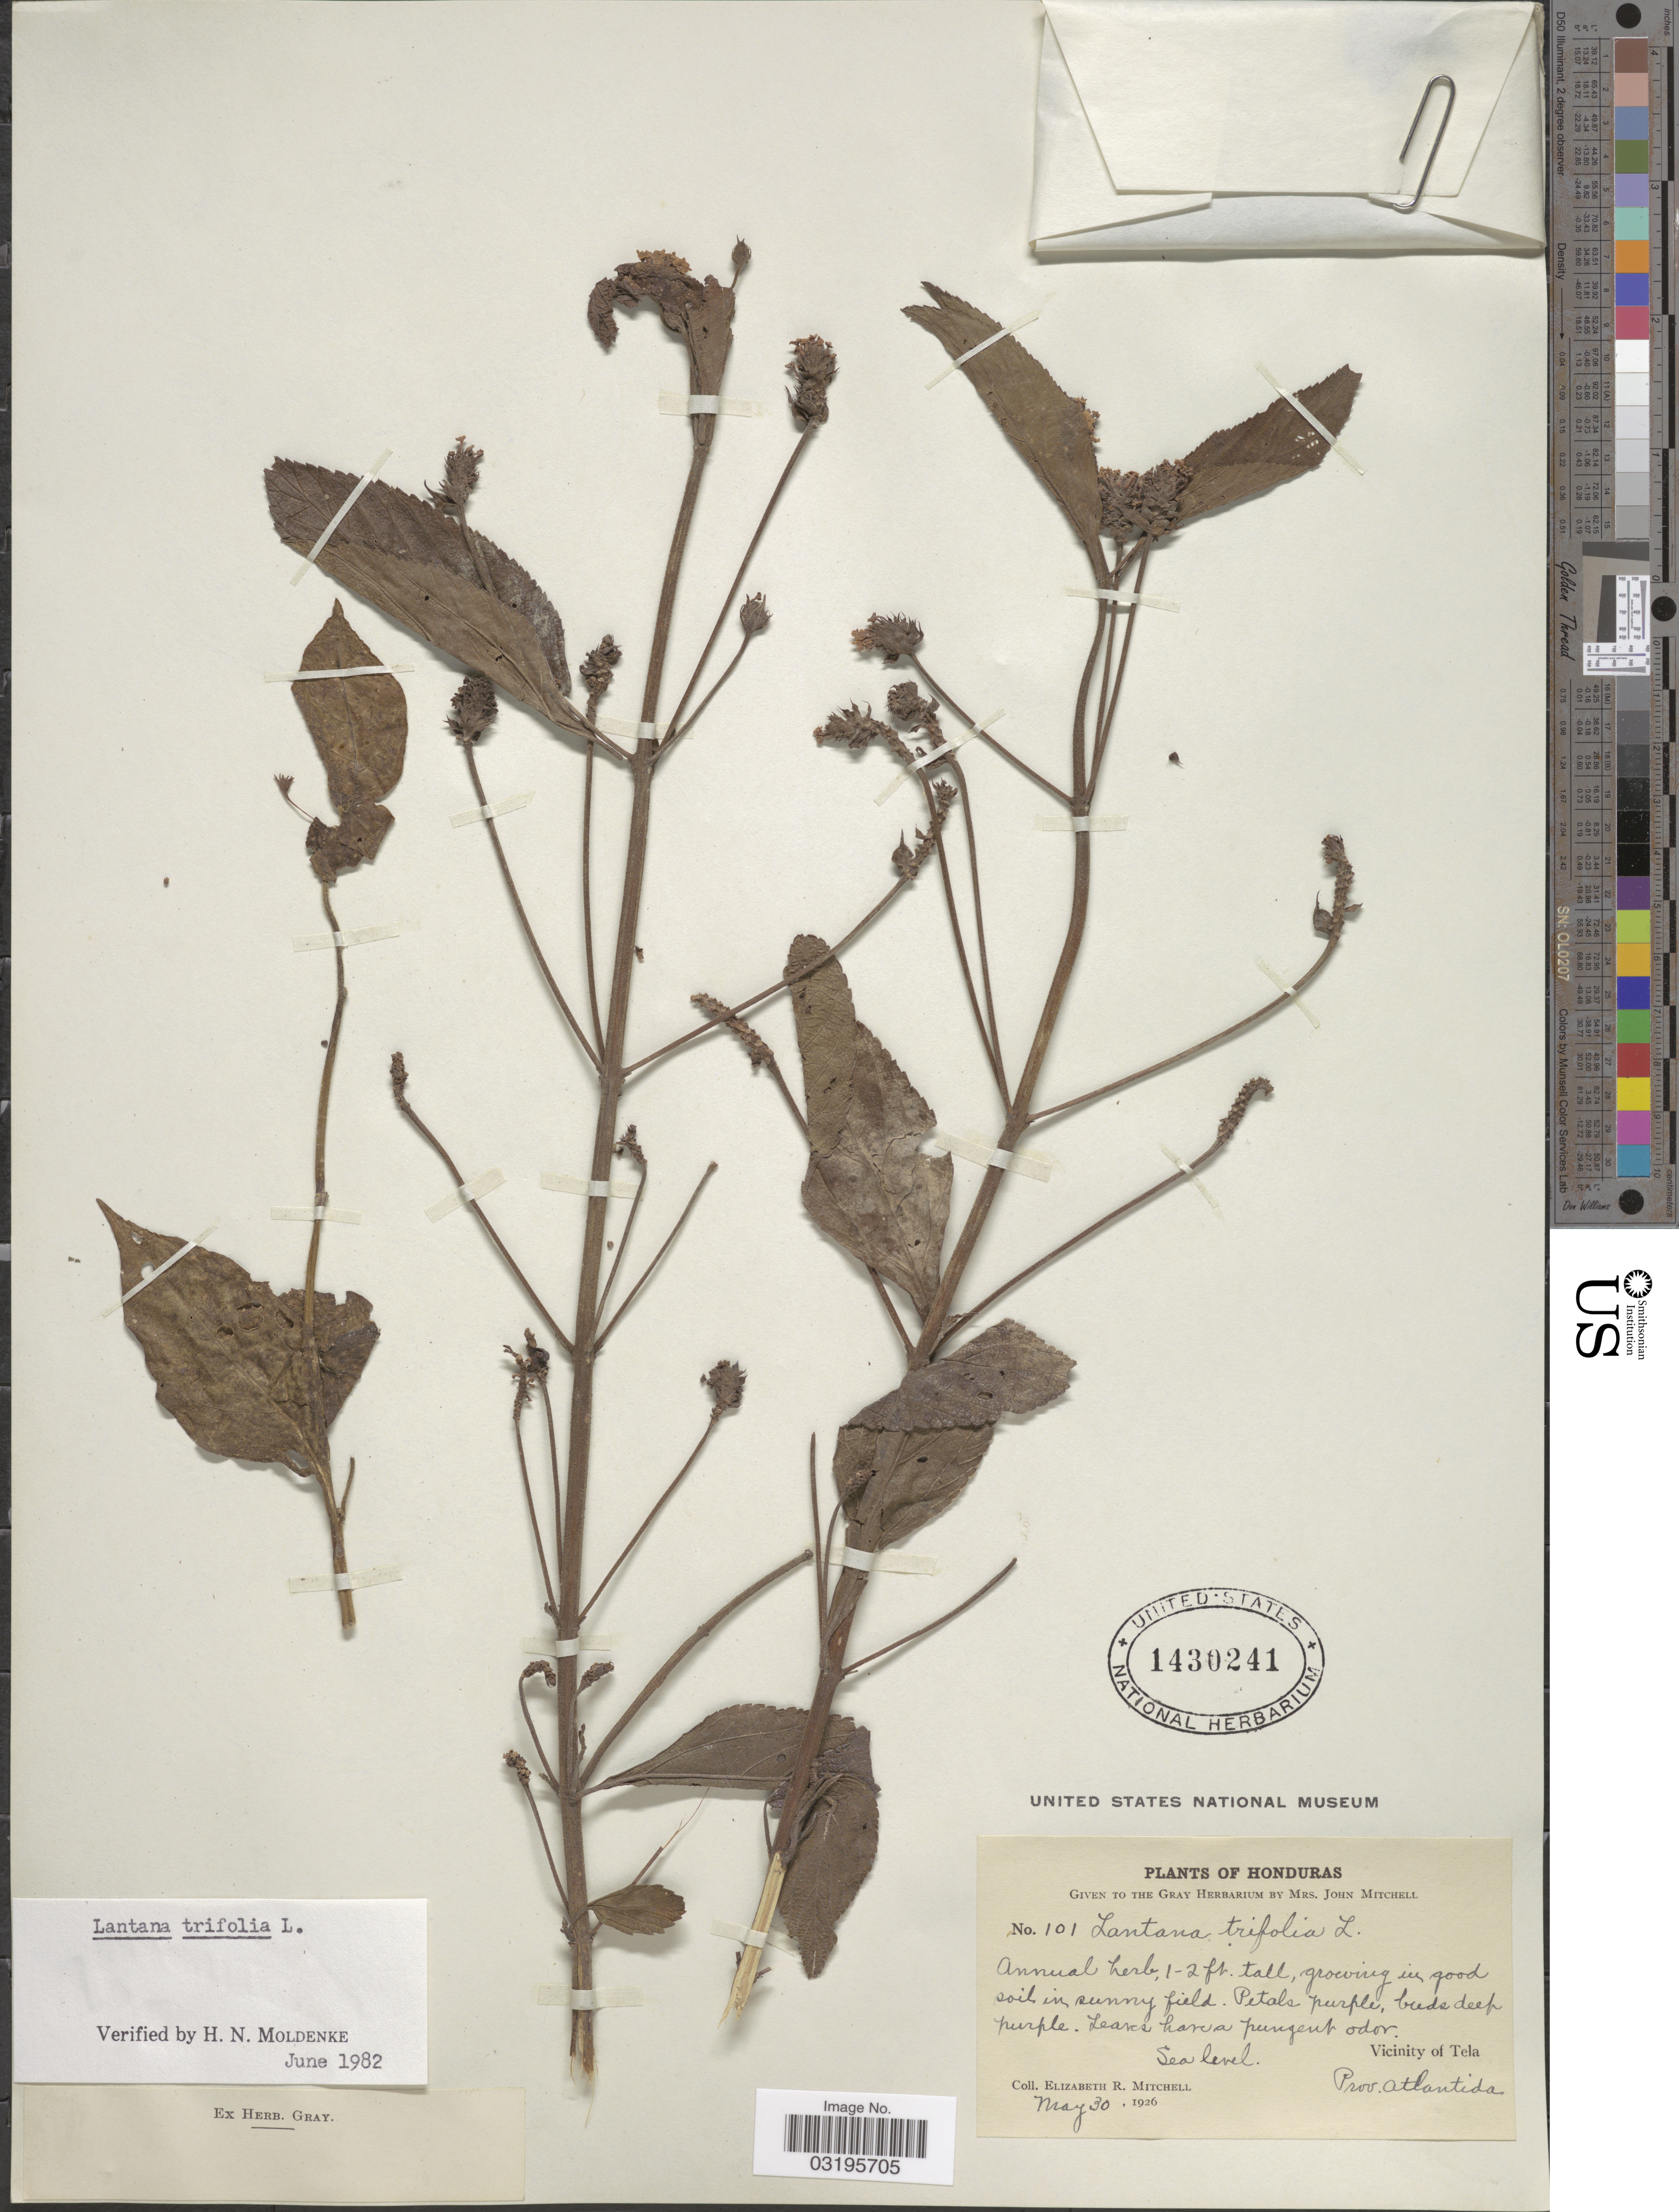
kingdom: Plantae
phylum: Tracheophyta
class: Magnoliopsida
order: Lamiales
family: Verbenaceae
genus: Lantana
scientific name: Lantana trifolia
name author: L.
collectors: E. Mitchell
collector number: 101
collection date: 1926-05-30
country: Honduras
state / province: Atlántida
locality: Vicinity of Tela.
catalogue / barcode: US 1430241